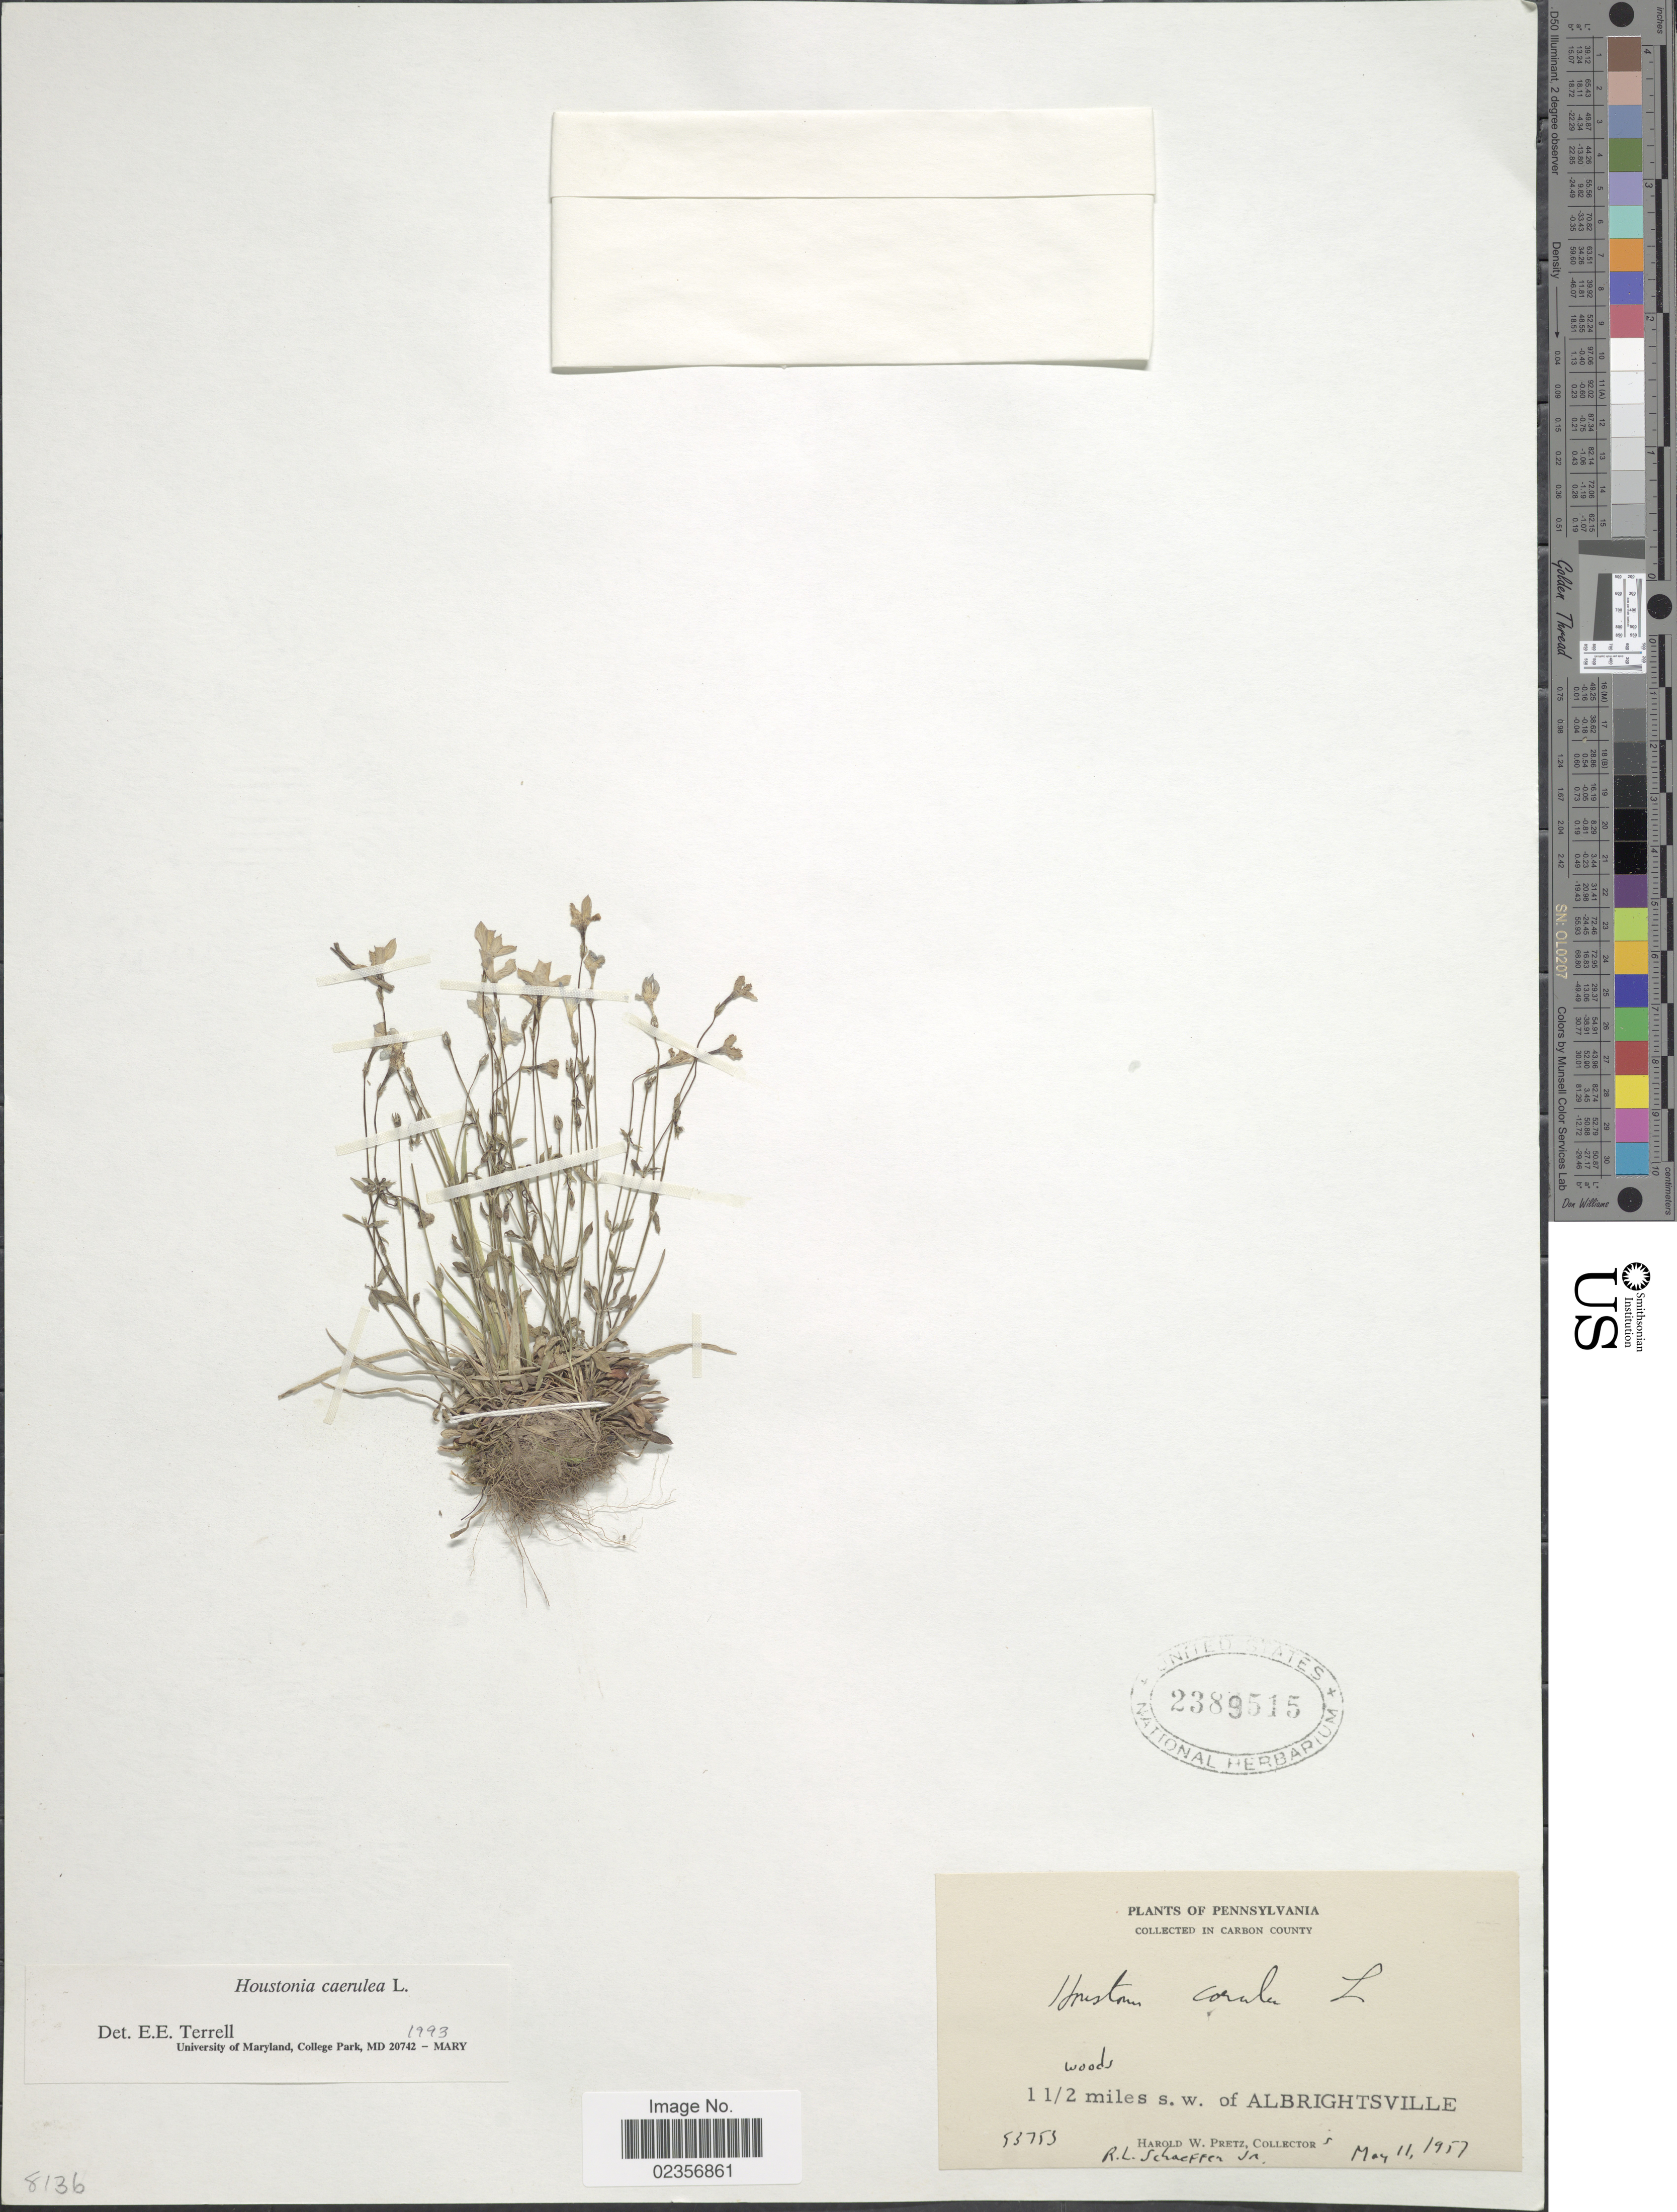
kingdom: Plantae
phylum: Tracheophyta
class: Magnoliopsida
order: Gentianales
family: Rubiaceae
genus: Houstonia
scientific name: Houstonia caerulea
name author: L.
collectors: H. W. Pretz & R. L. Schaeffer Jr.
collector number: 53753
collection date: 1957-05-11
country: United States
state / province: Pennsylvania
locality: In Carbon County, woods, 1 1/2 miles s.w. of Albrightsville.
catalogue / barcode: US 2389515